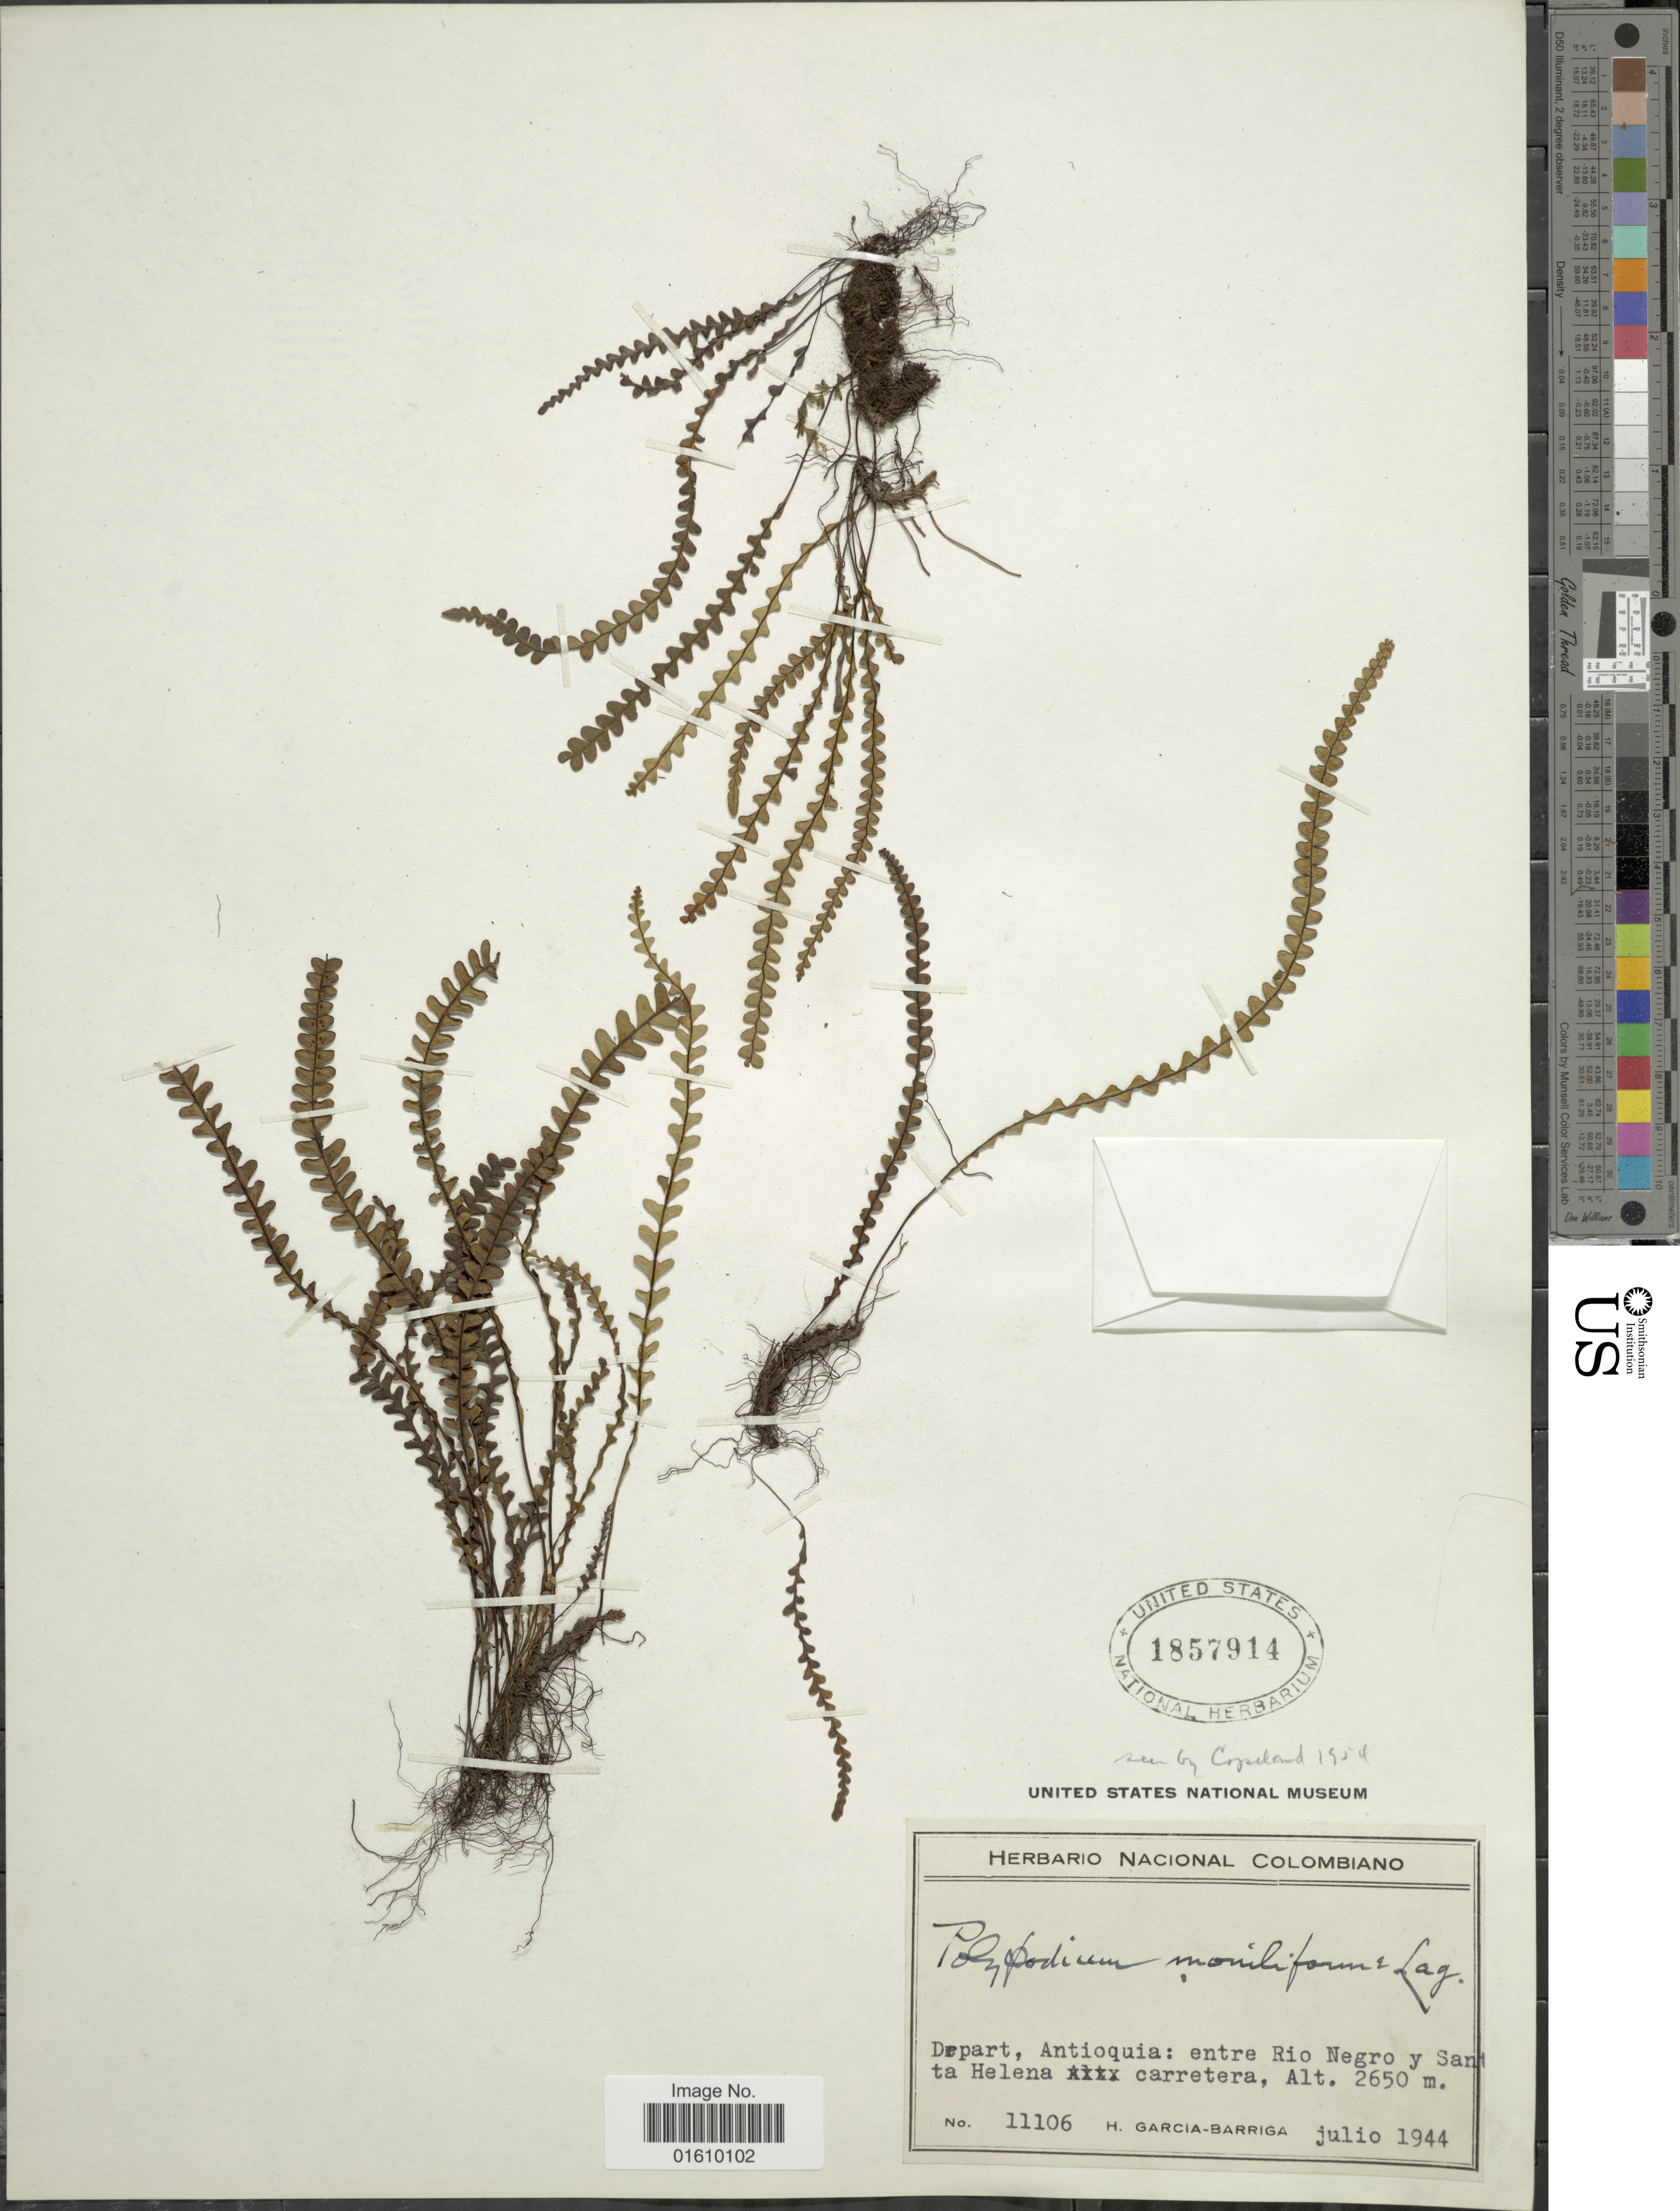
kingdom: Plantae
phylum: Tracheophyta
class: Polypodiopsida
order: Polypodiales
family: Polypodiaceae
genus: Melpomene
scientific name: Melpomene moniliformis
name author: (Lag. ex Sw.) A.R. Sm. & R.C. Moran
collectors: H. García Barriga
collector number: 11106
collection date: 1944-07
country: Colombia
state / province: Antioquia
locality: Entre Rio Negro y Santa Helena carretera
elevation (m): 2650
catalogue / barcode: US 1857914